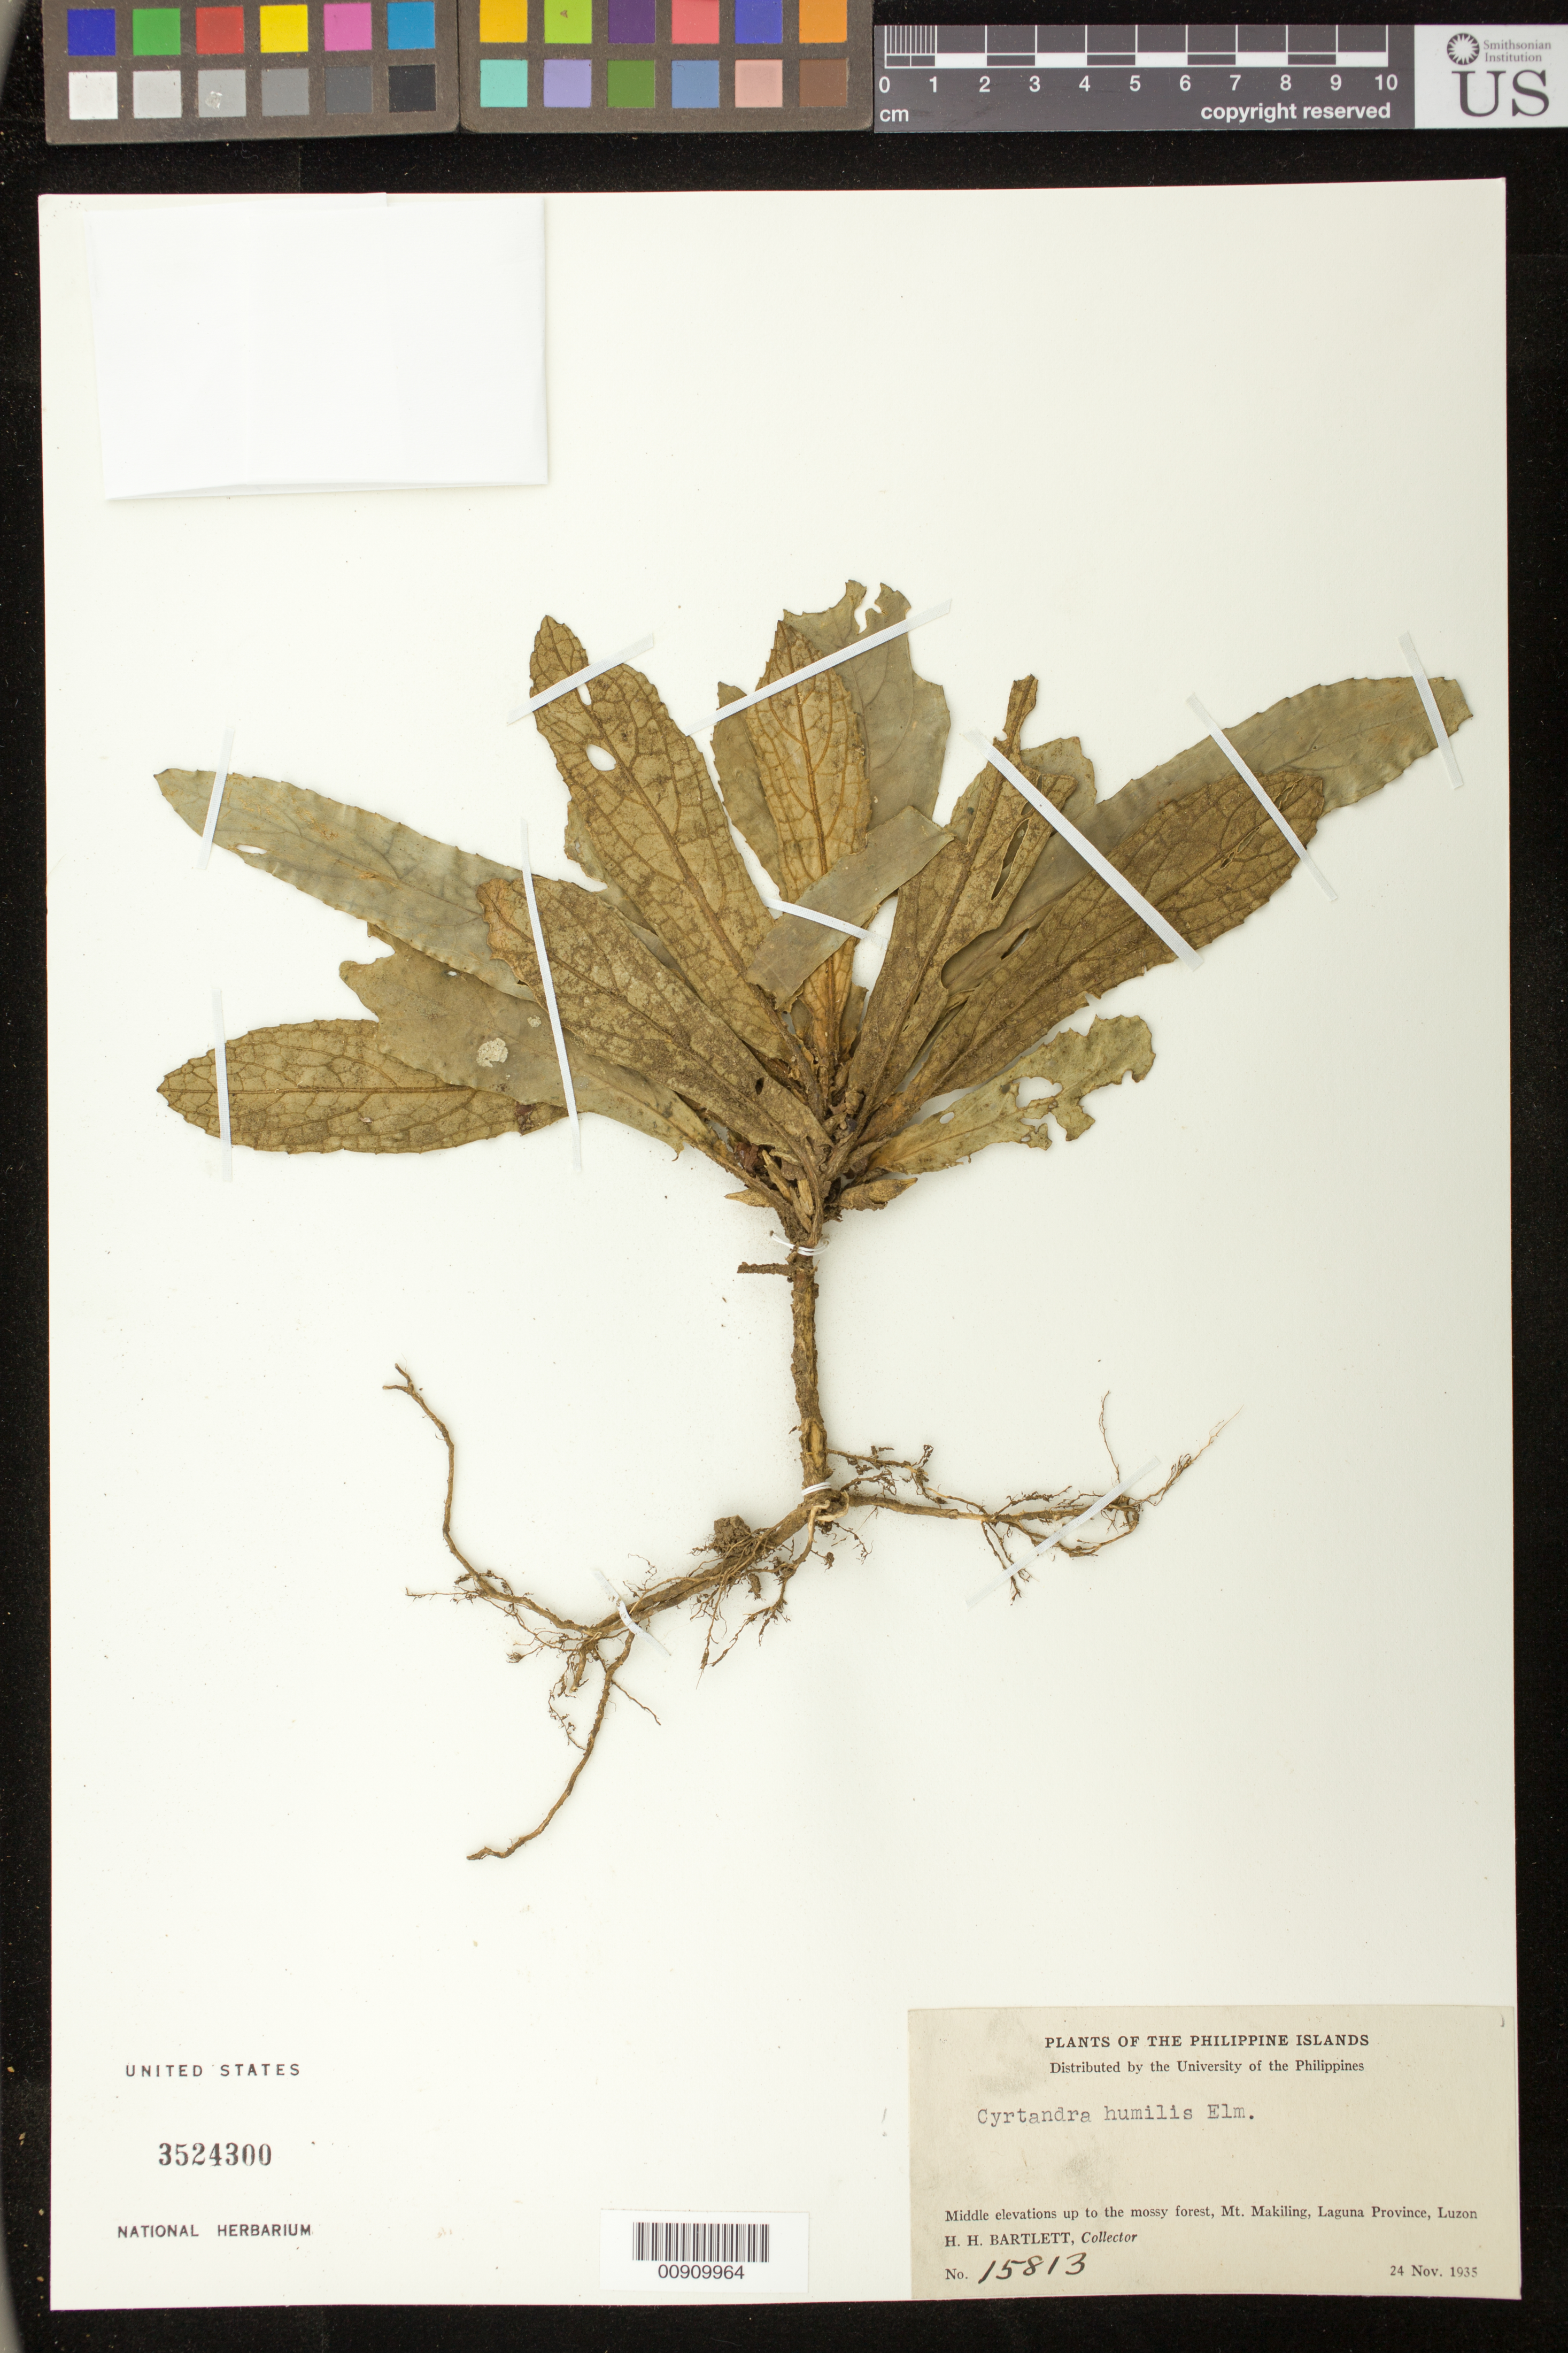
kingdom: Plantae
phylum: Tracheophyta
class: Magnoliopsida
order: Lamiales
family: Gesneriaceae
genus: Cyrtandra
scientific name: Cyrtandra pallidifolia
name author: Kraenzl.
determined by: Skog, Laurence E.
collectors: H. H. Bartlett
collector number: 15813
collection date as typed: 24 Nov 1935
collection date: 1935-11-24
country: Philippines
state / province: Calabarzon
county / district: Laguna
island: Luzon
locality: Middle elevations up to the mossy forest, Mt. Makiling, Laguna Province, Luzon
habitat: mossy forest.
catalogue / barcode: US 3524300